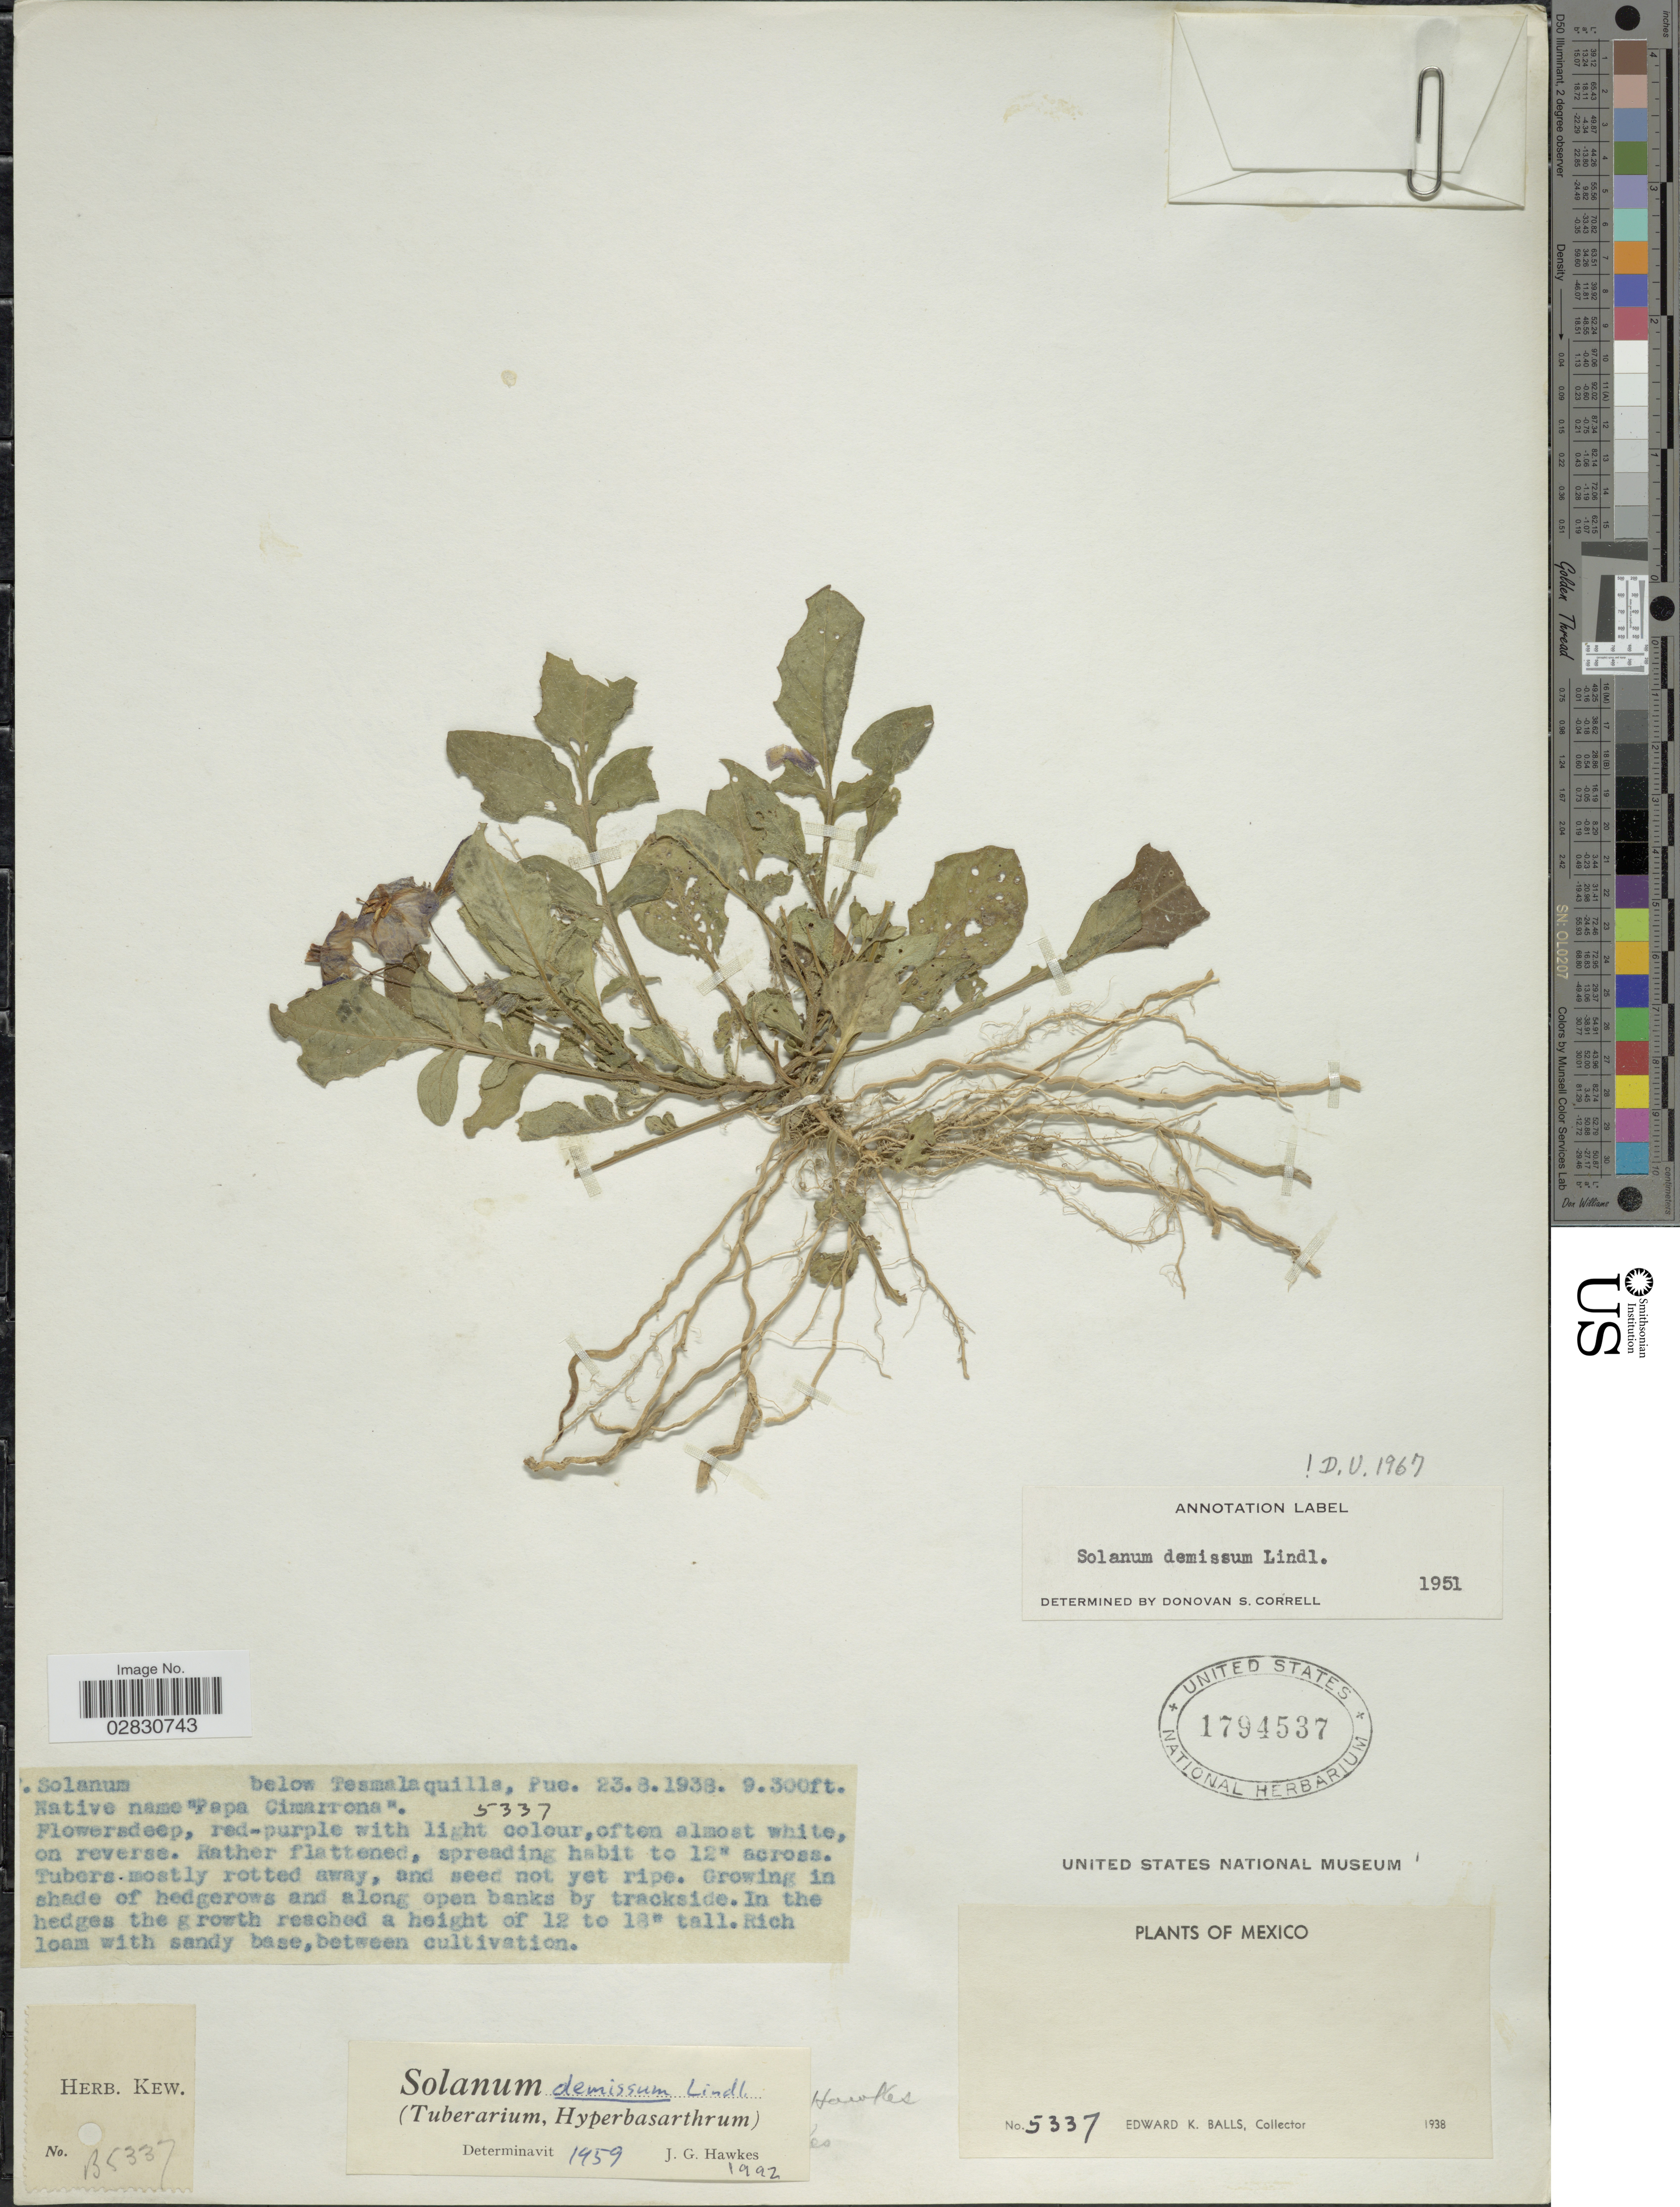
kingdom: Plantae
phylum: Tracheophyta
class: Magnoliopsida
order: Solanales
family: Solanaceae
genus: Solanum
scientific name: Solanum demissum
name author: Lindl.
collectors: E. K. Balls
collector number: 5337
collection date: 1938-08-23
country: Mexico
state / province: Puebla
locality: Below Tesmalaquila, Pue.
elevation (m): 2835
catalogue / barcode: US 1794537